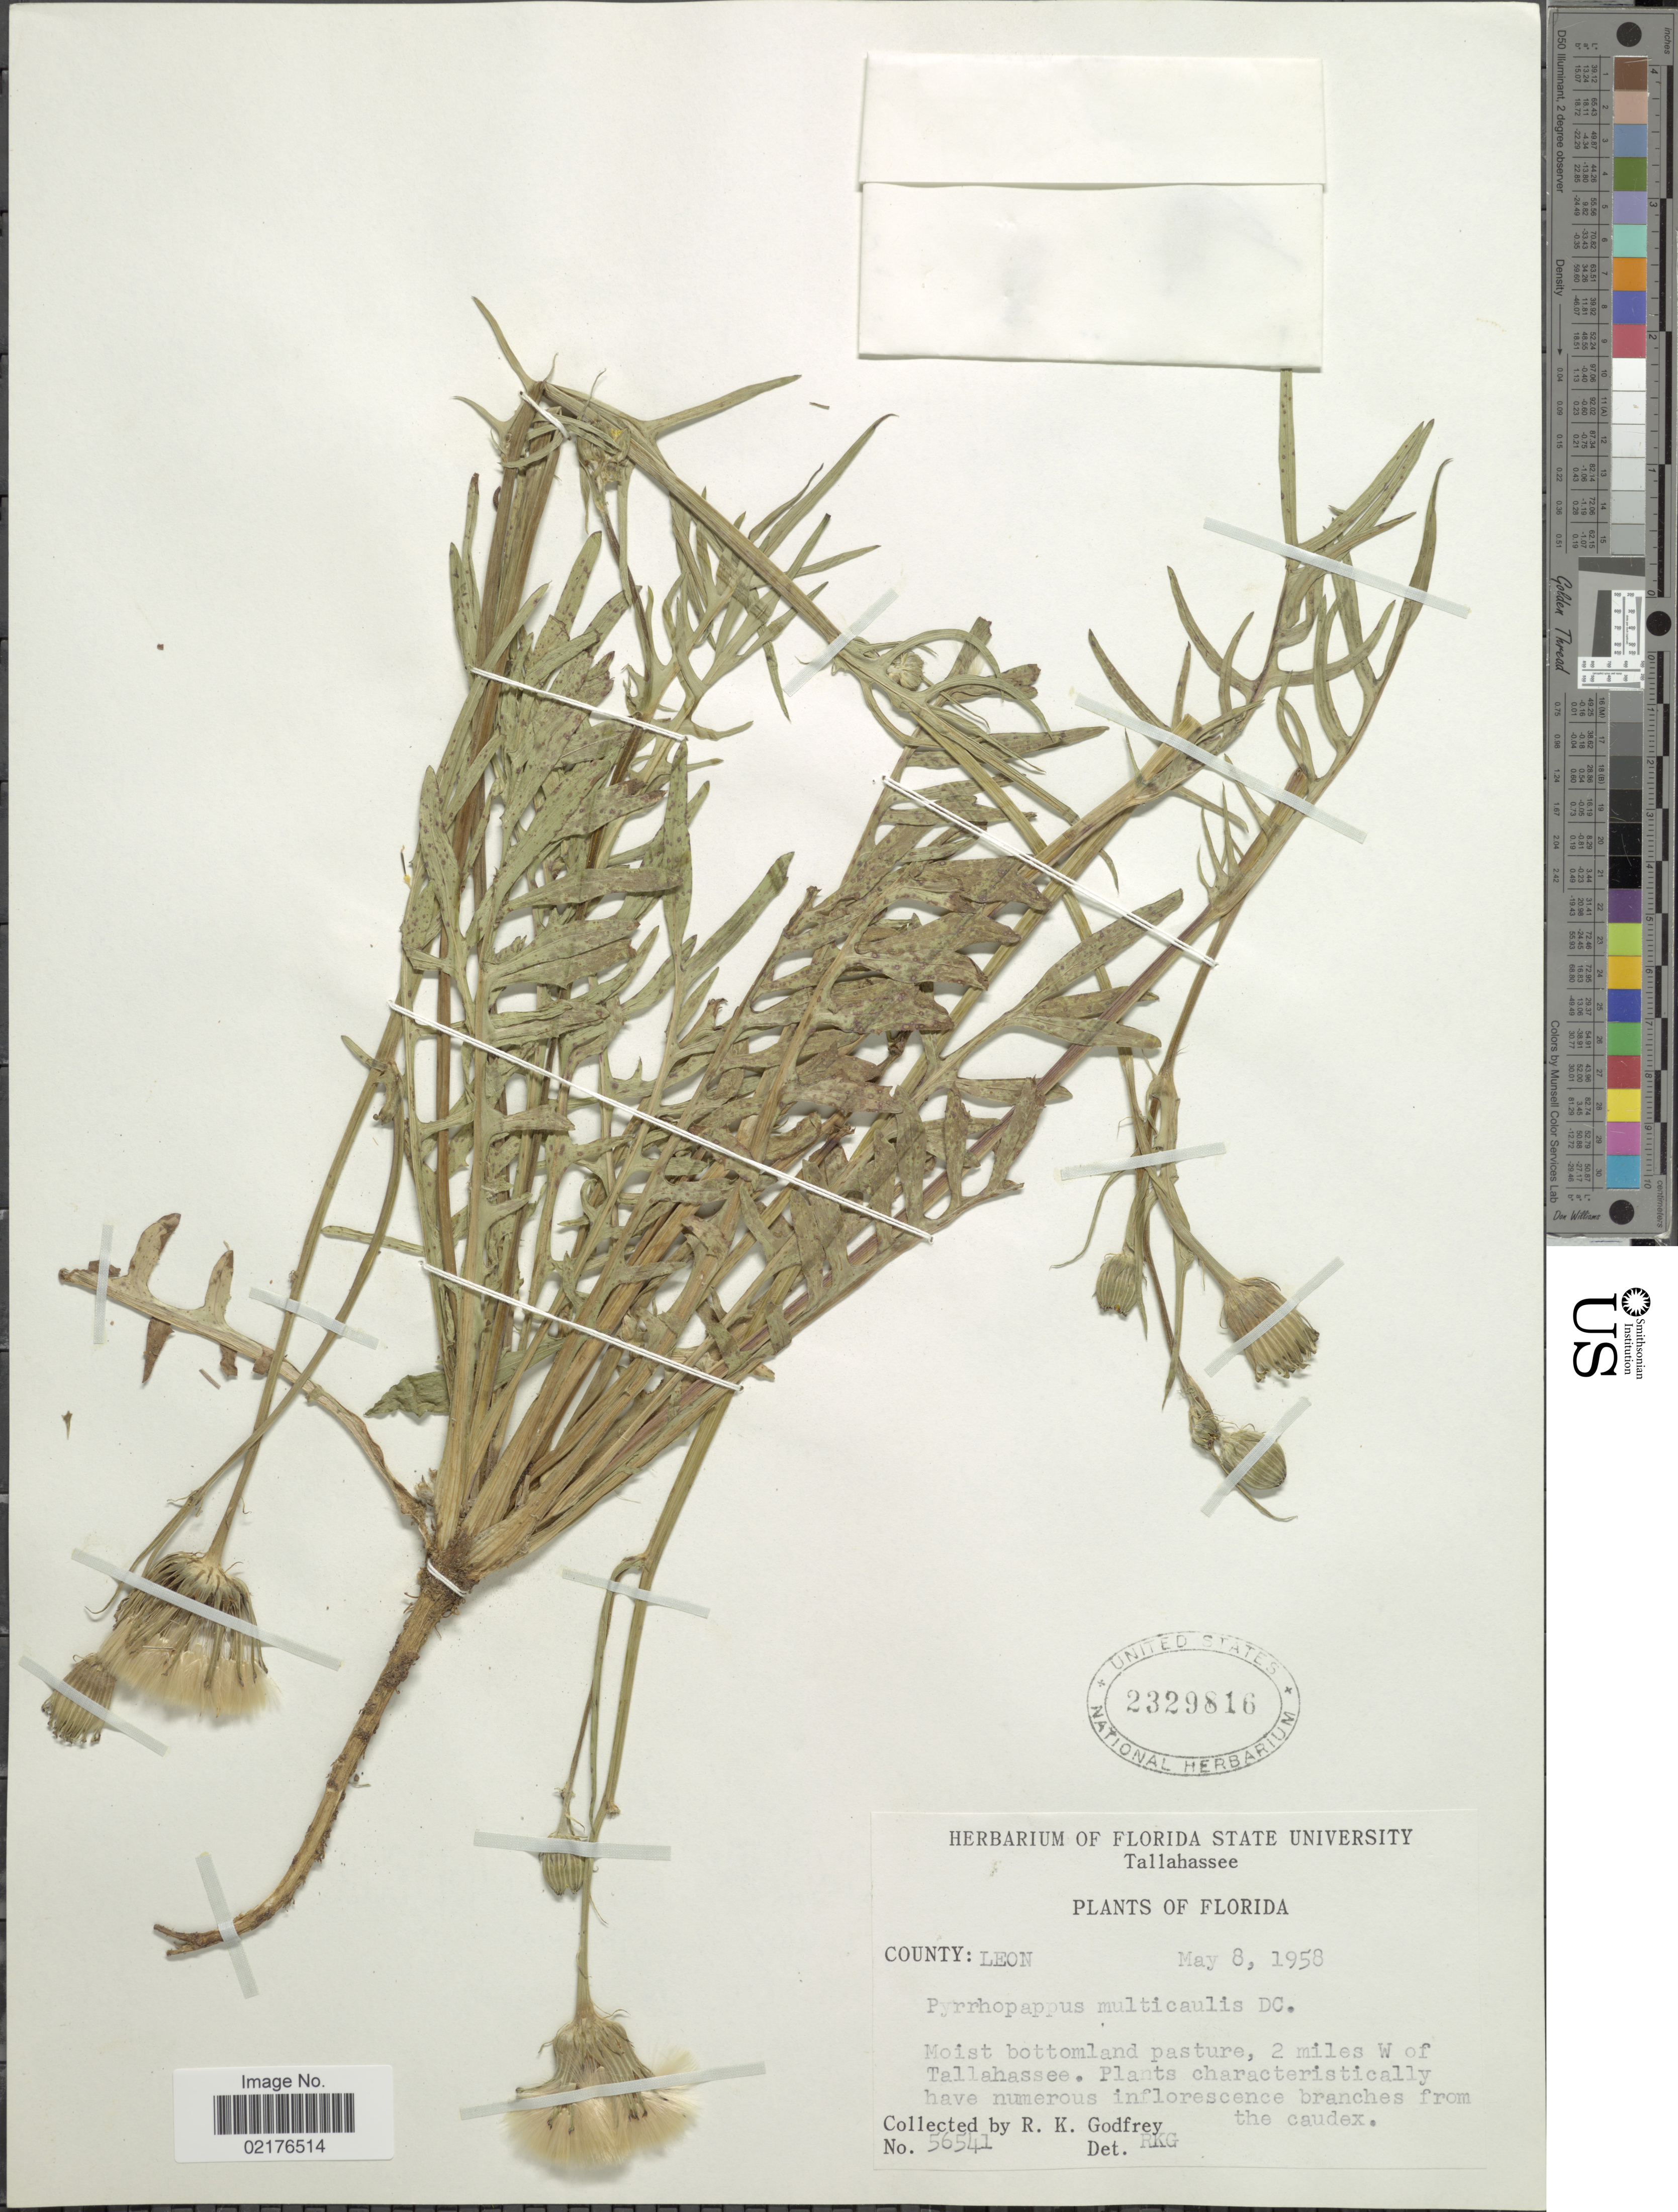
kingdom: Plantae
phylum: Tracheophyta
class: Magnoliopsida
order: Asterales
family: Asteraceae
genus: Pyrrhopappus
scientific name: Pyrrhopappus pauciflorus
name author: (D. Don) DC.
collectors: R. K. Godfrey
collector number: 56541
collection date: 1958-05-08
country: United States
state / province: Florida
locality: Tallahassee, 2 miles W of Tallahassee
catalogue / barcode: US 2329816